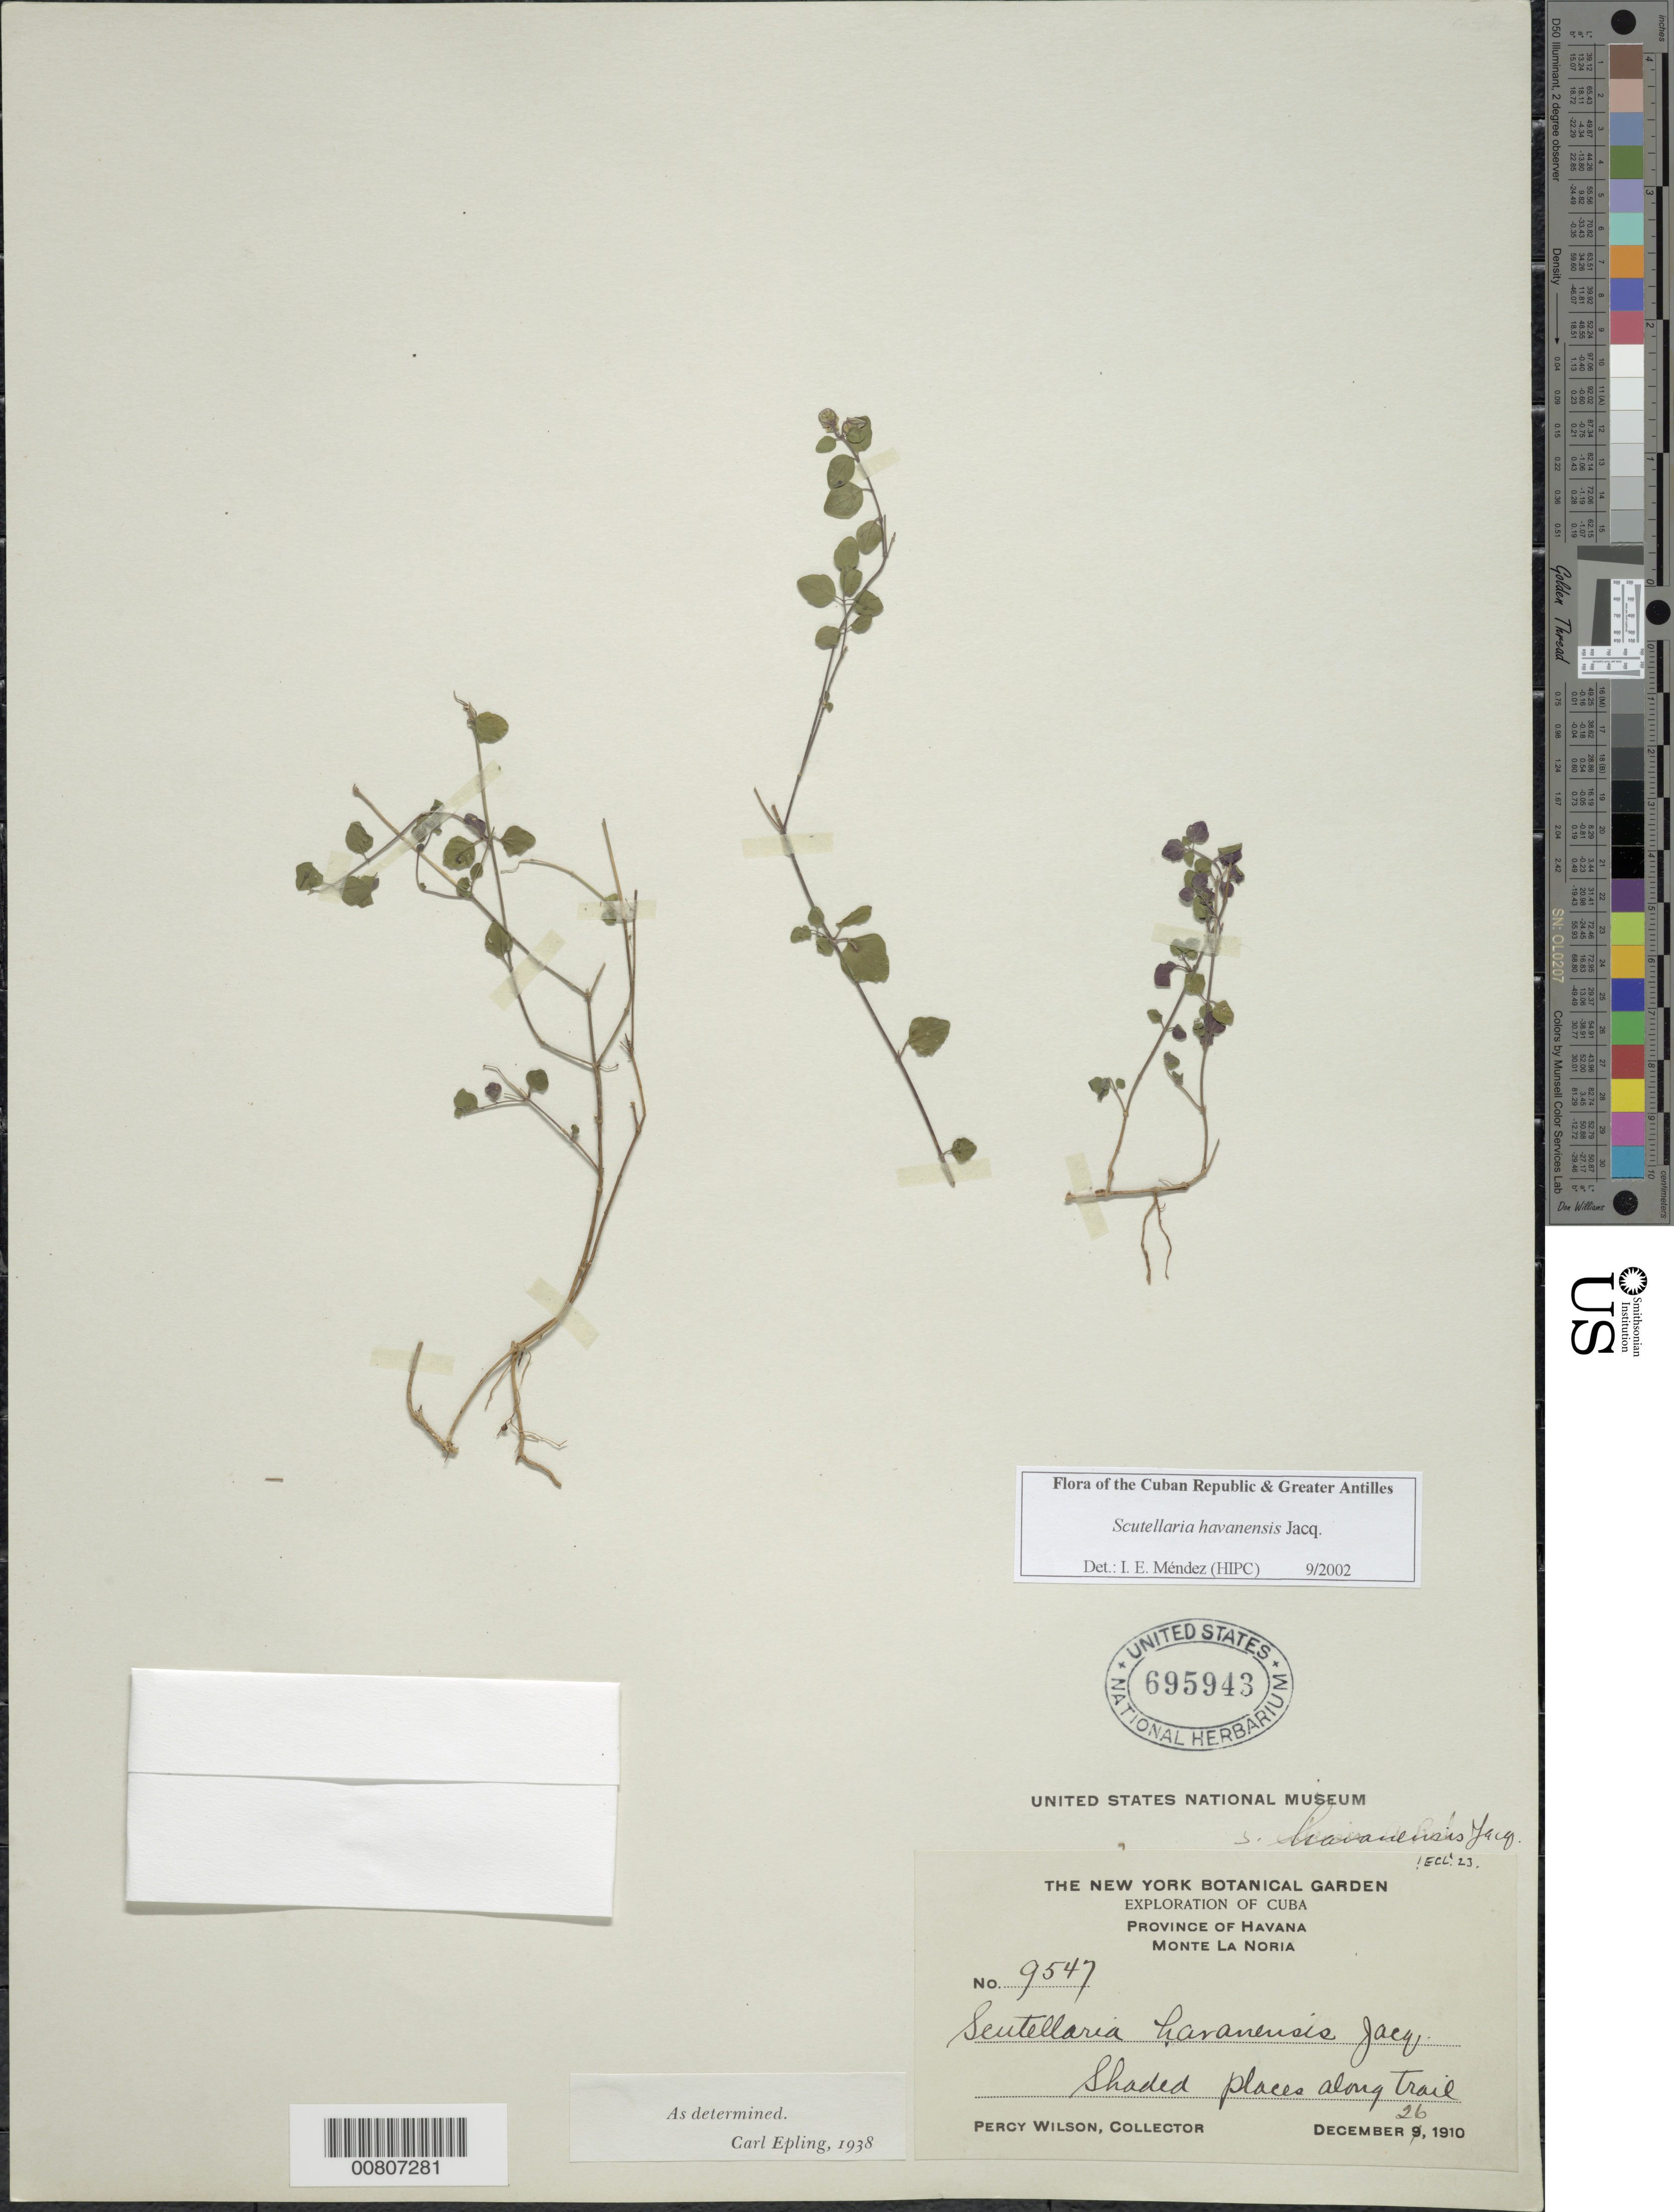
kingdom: Plantae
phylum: Tracheophyta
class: Magnoliopsida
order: Lamiales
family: Lamiaceae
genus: Scutellaria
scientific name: Scutellaria havanensis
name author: Jacq.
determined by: Méndez, Isidro E., (HIPC)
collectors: P. Wilson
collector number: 9547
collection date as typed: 26 Dec 1910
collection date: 1910-12-26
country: Cuba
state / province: La Habana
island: Cuba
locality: Monte La Noria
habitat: Shaded places along trail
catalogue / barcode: US 695943